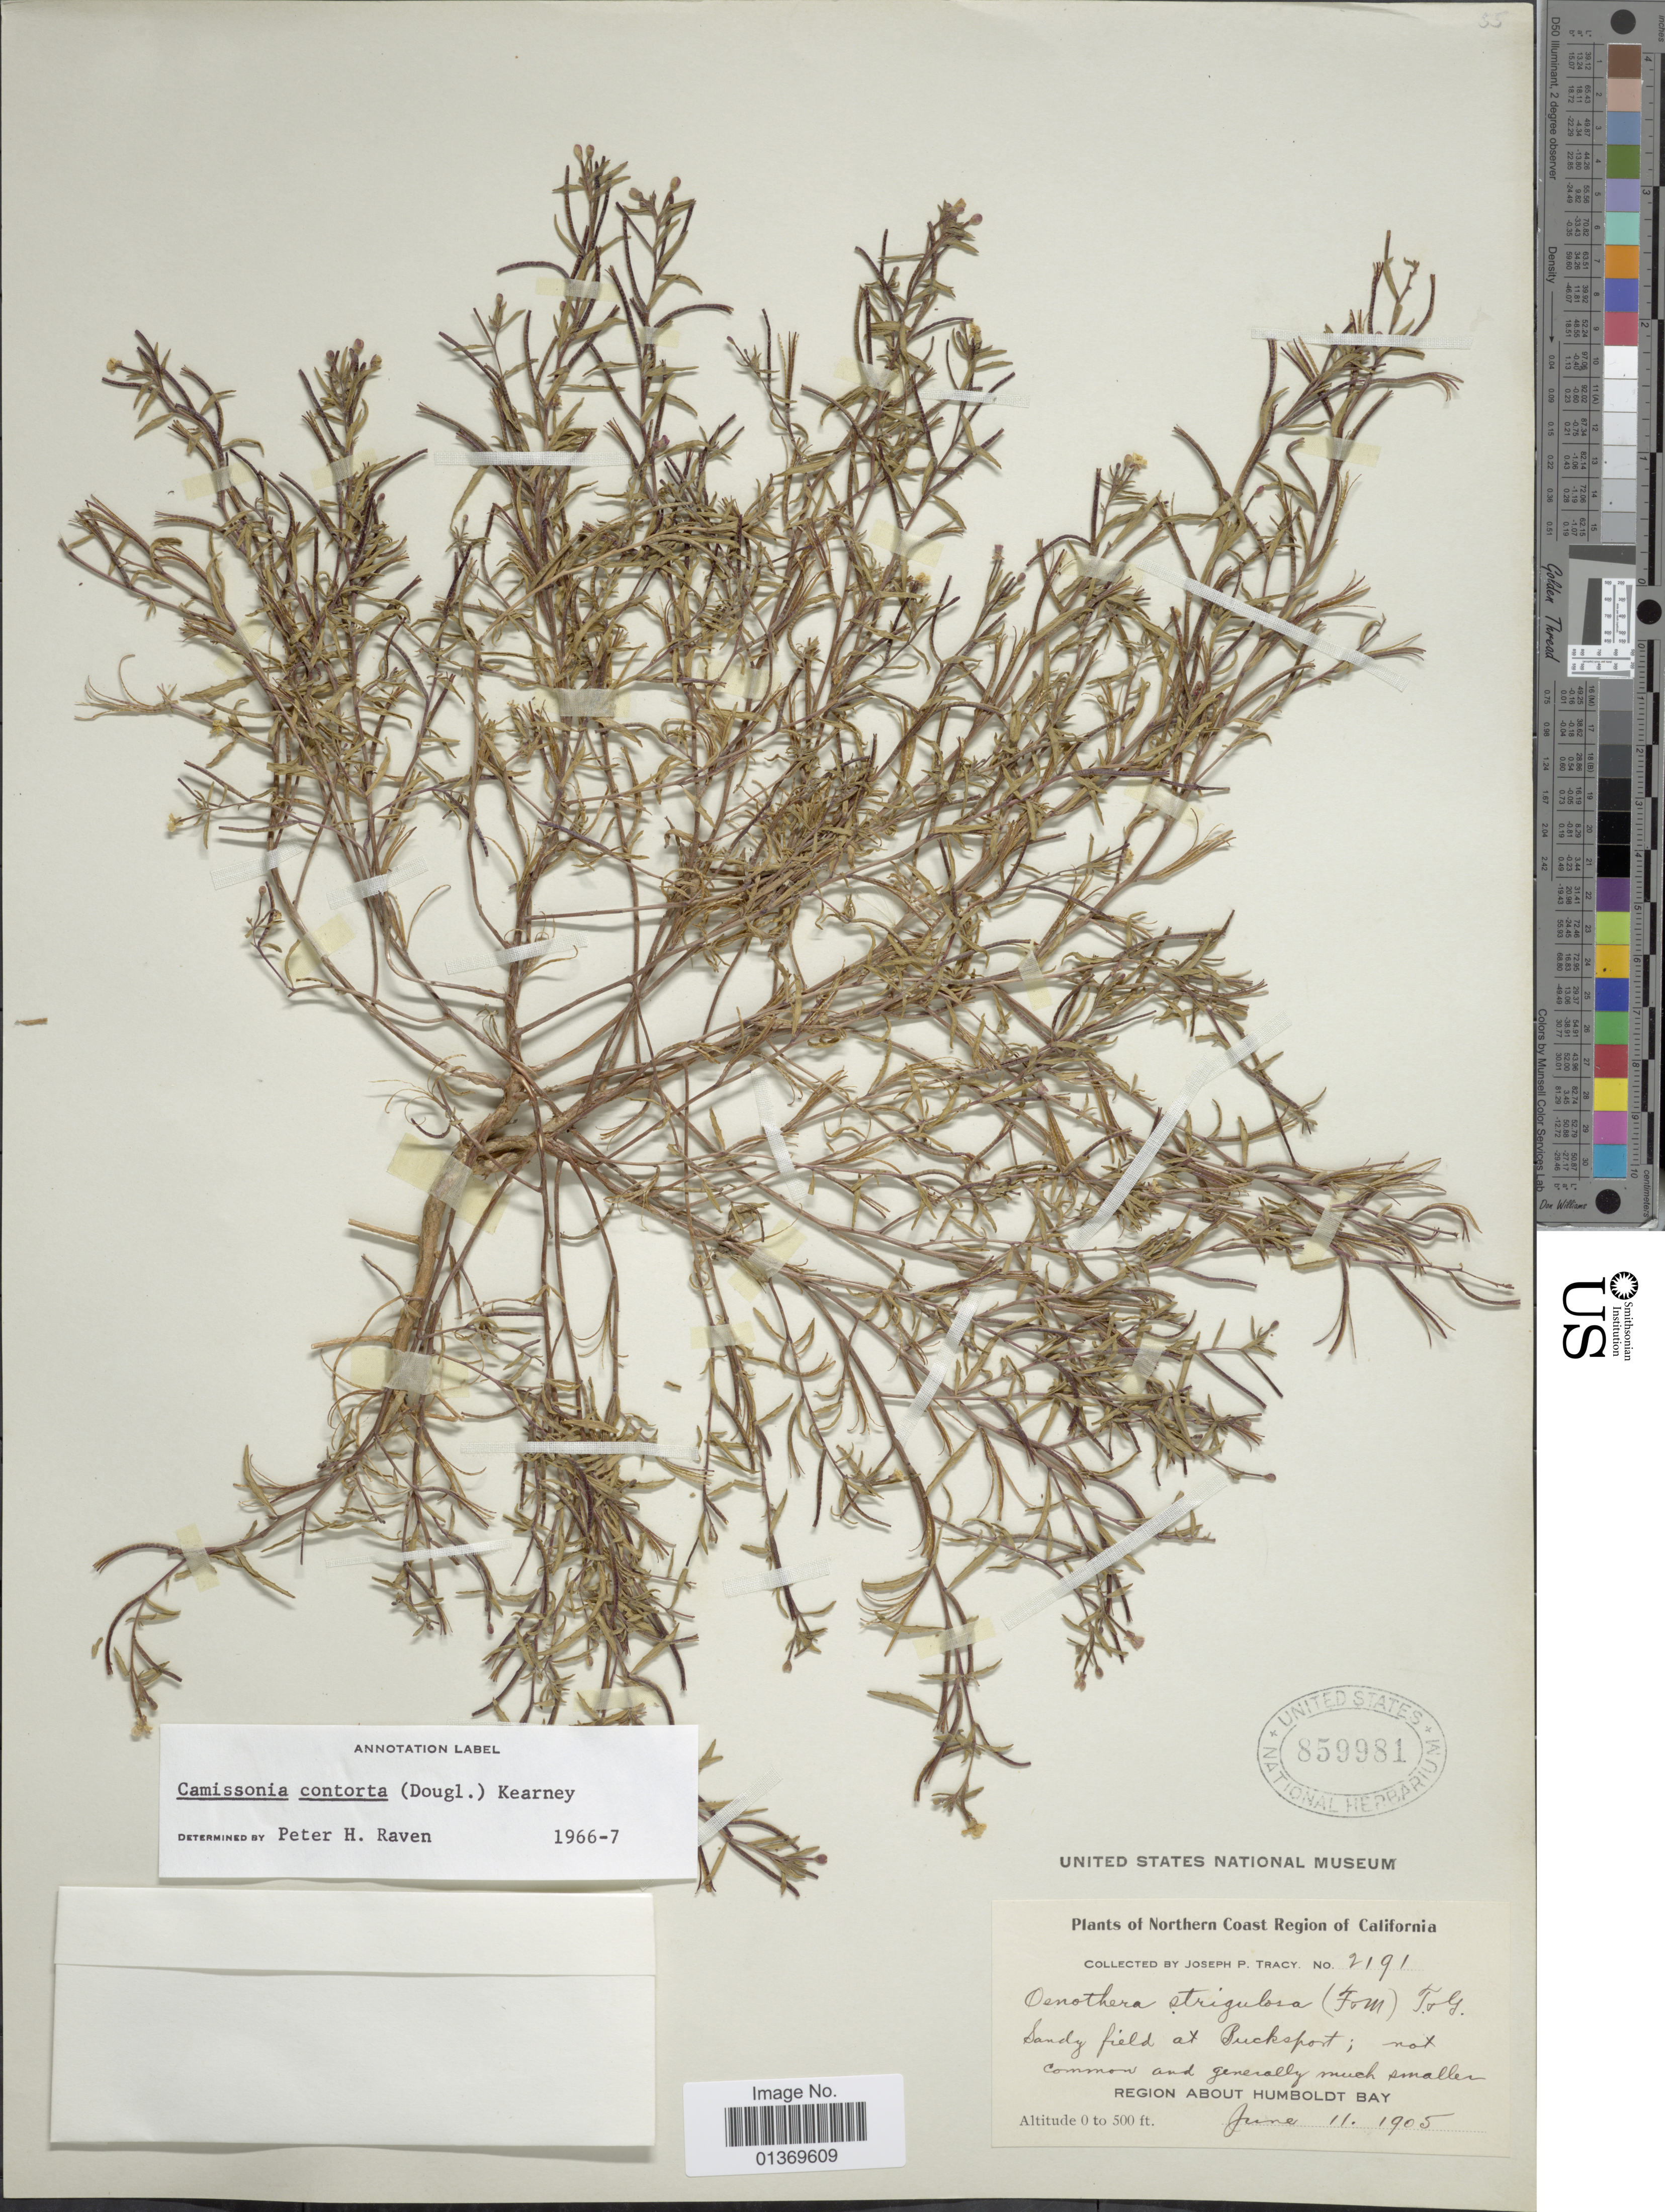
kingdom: Plantae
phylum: Tracheophyta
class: Magnoliopsida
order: Myrtales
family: Onagraceae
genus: Camissonia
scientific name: Camissonia contorta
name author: (Douglas) Kearney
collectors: J. Tracy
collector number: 2191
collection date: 1905-06-11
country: United States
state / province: California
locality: Northern Coast Region of California, Sandy field at Bucksport, Region about Humboldt Bay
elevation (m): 0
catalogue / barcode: US 859981